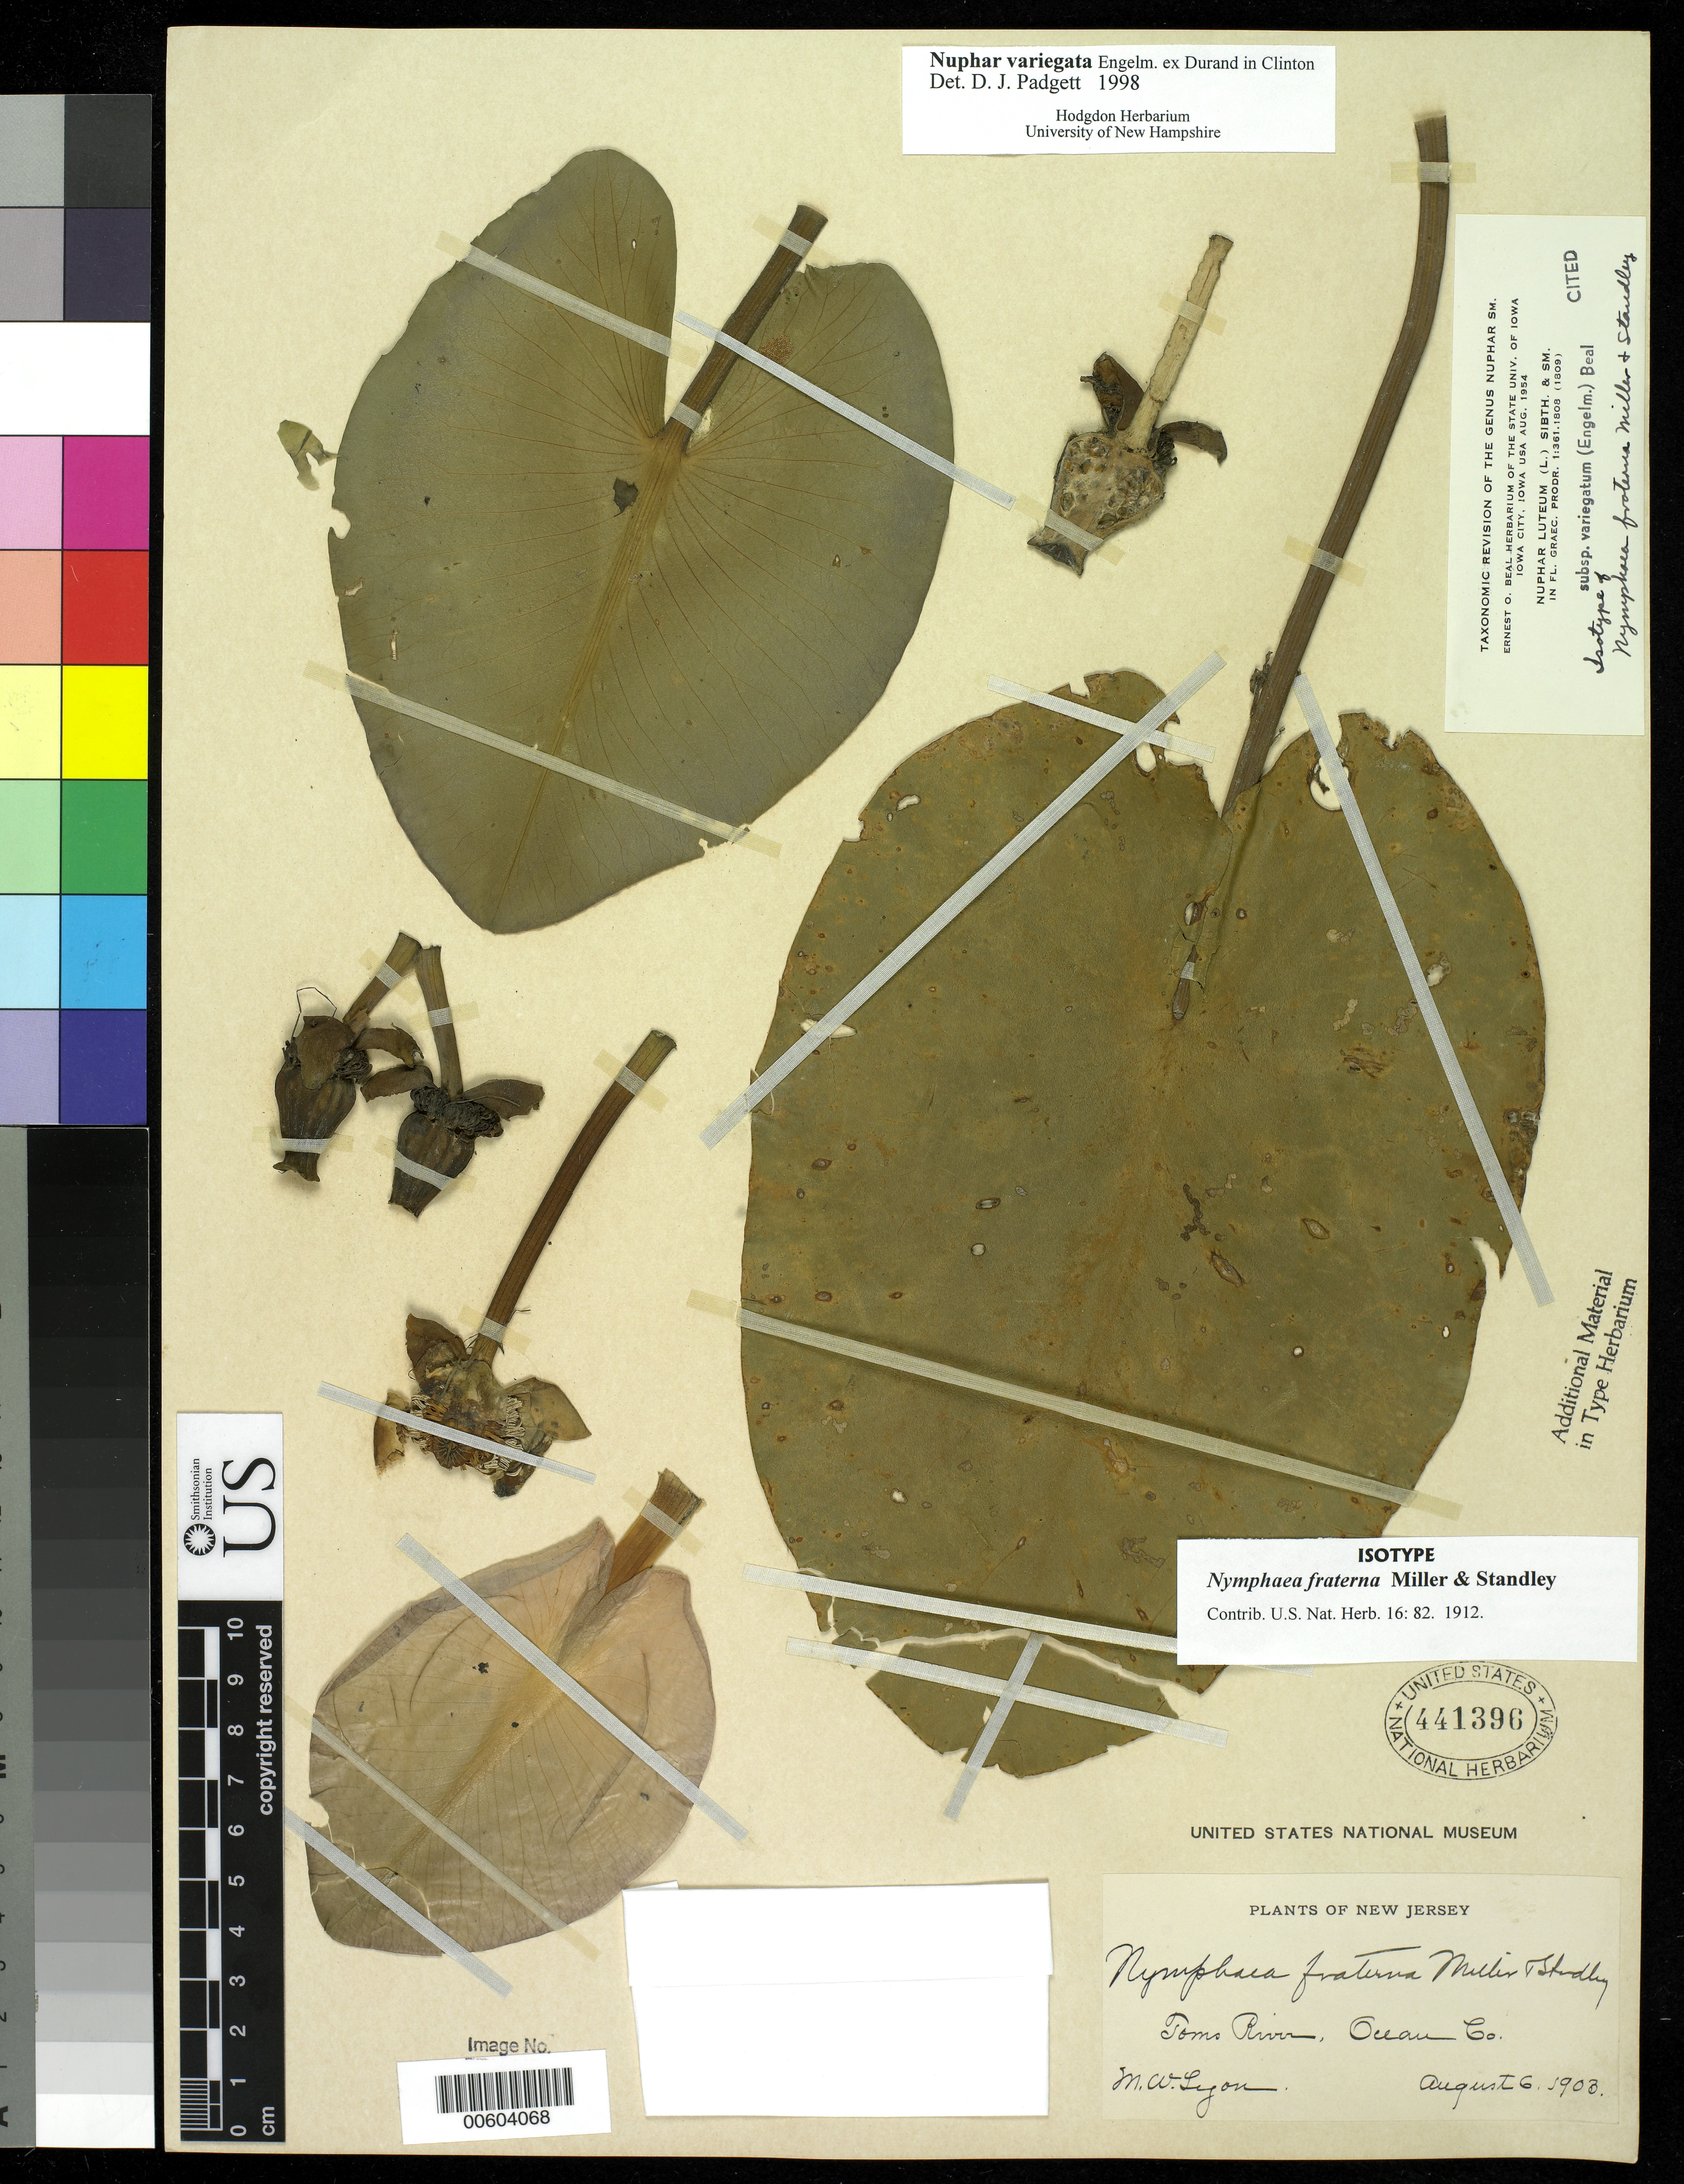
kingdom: Plantae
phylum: Tracheophyta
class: Magnoliopsida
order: Nymphaeales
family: Nymphaeaceae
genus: Nymphaea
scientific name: Nymphaea fraterna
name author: G.S. Mill. & Standl.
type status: Isotype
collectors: M. Lyon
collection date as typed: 06 Aug 1903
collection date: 1903-08-06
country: United States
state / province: New Jersey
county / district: Ocean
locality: Tom's River.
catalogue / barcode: US 441396